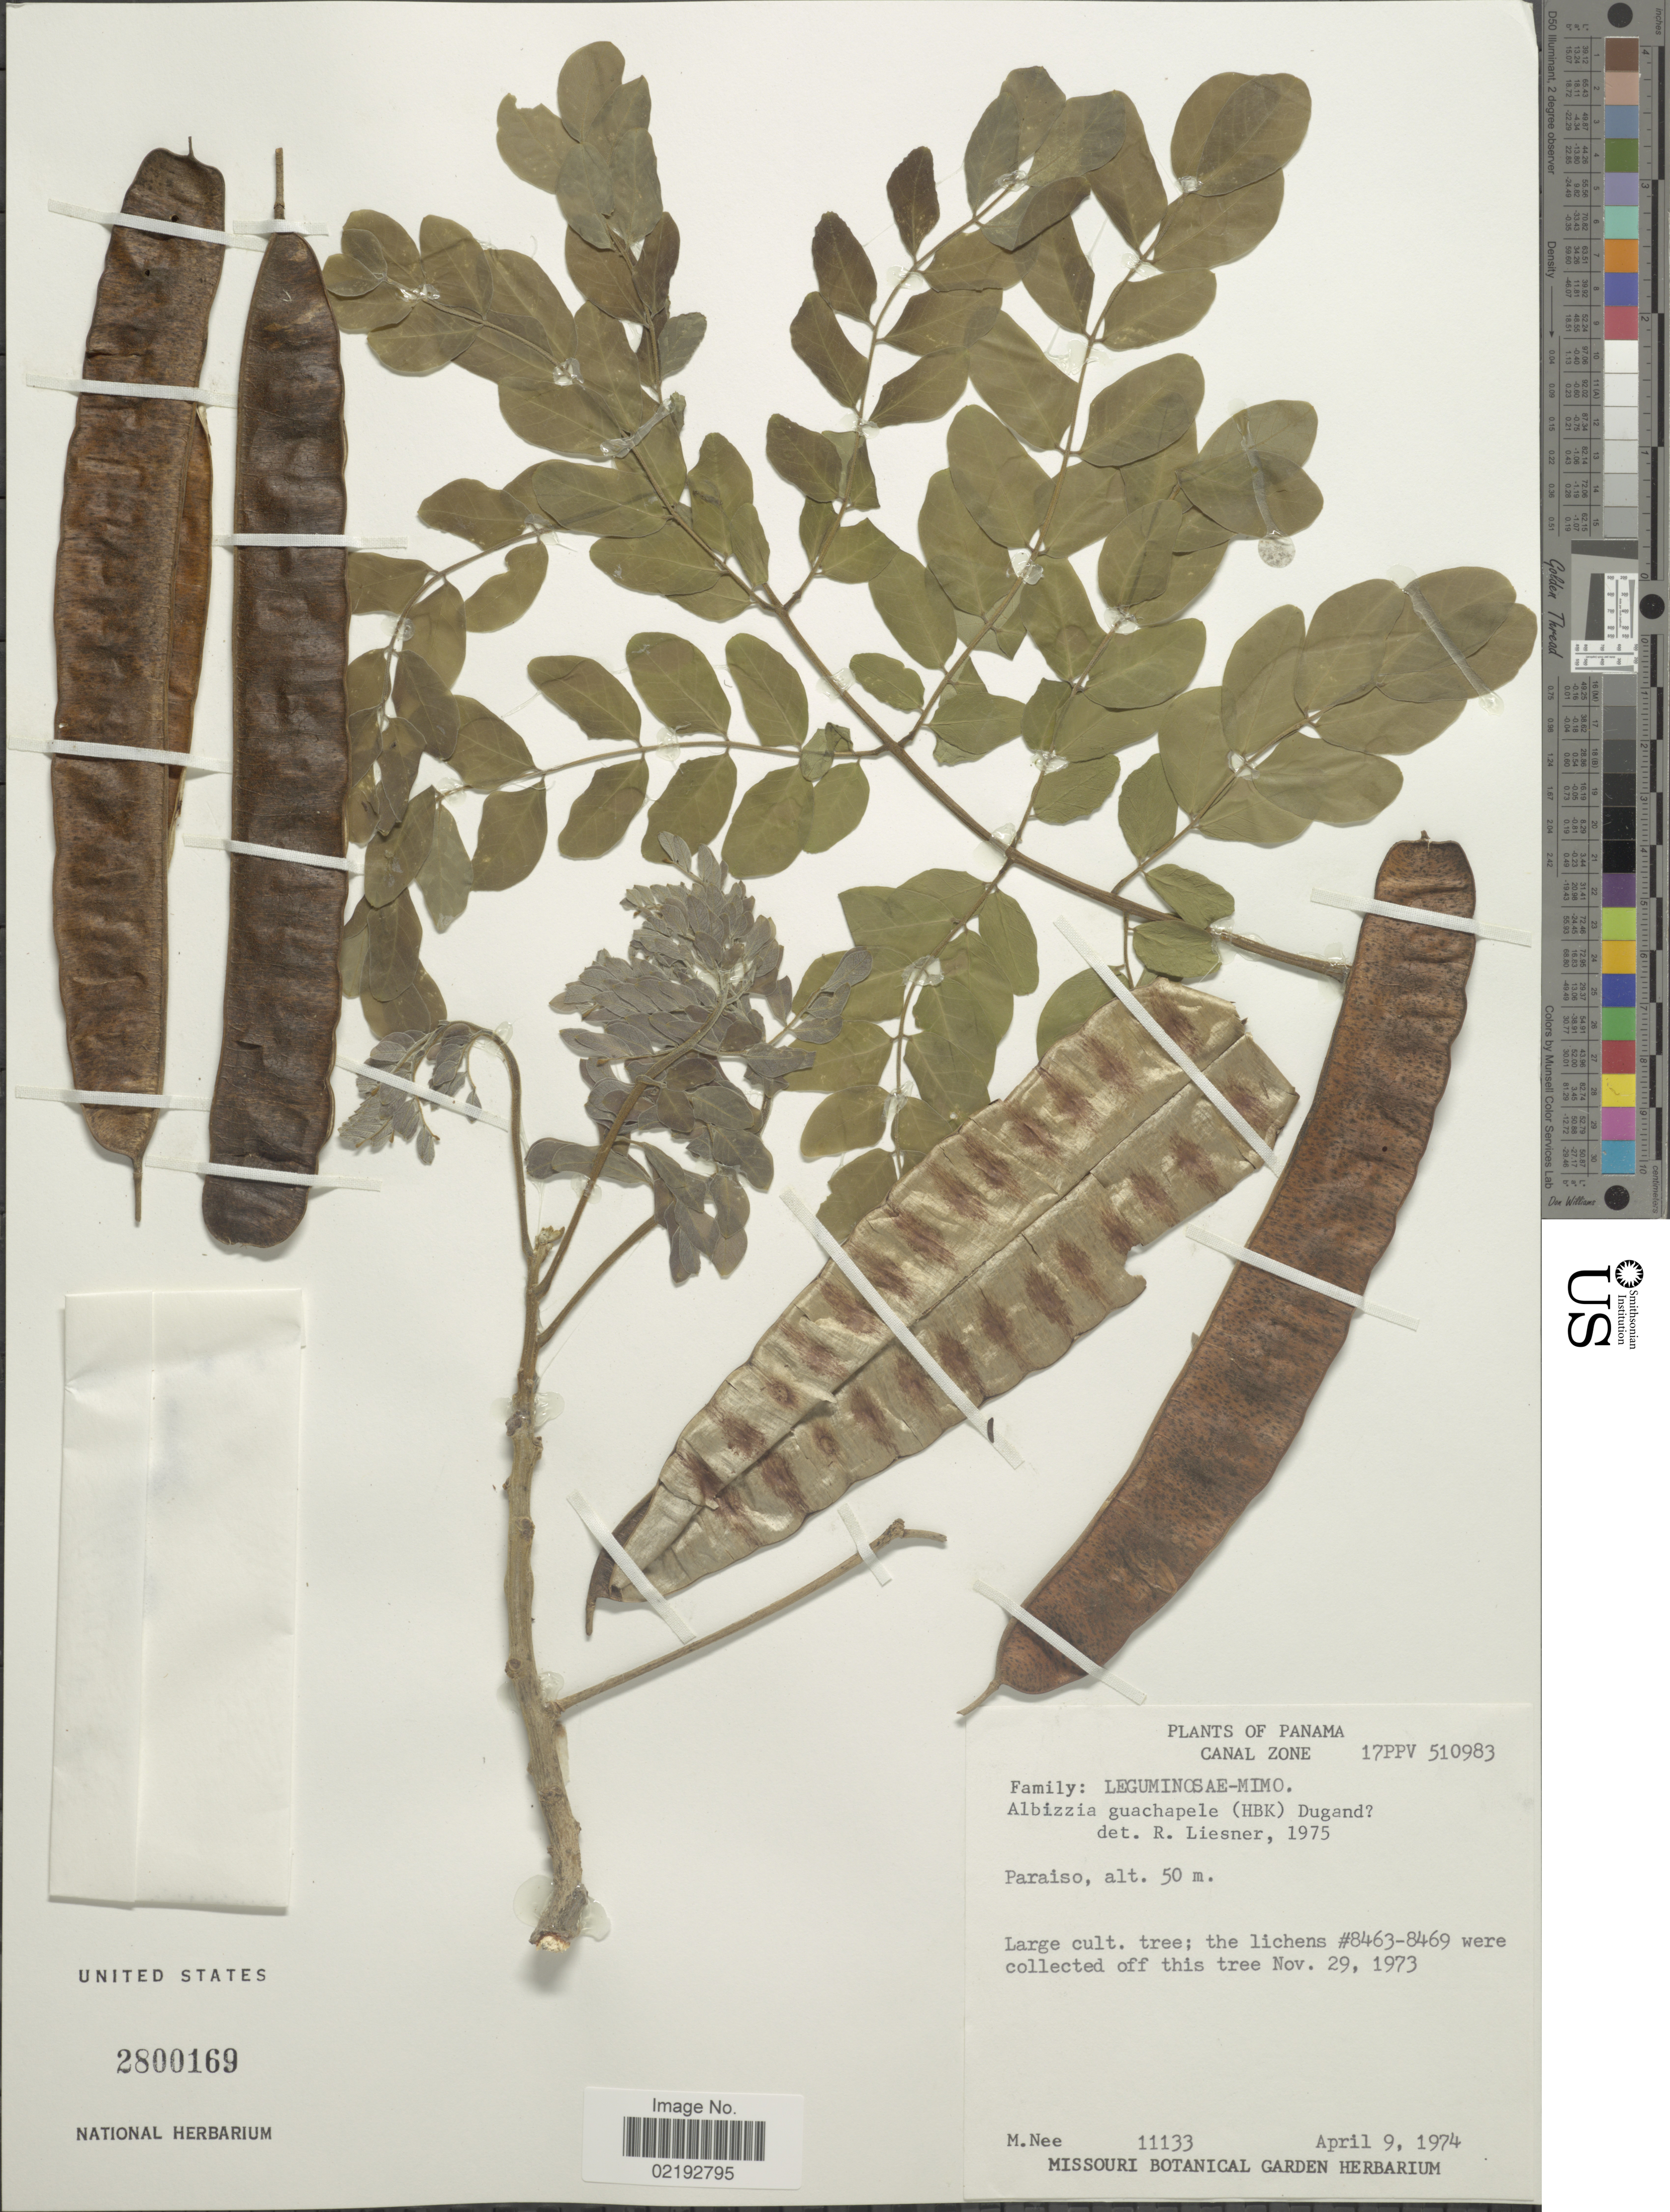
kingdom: Plantae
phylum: Tracheophyta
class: Magnoliopsida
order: Fabales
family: Fabaceae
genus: Pseudosamanea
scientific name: Pseudosamanea guachapele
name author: (Kunth) Harms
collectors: M. Nee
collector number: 11133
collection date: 1974-04-09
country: Panama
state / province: Colón / Panamá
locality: Canal Zone, Paraiso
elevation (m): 50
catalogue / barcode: US 2800169